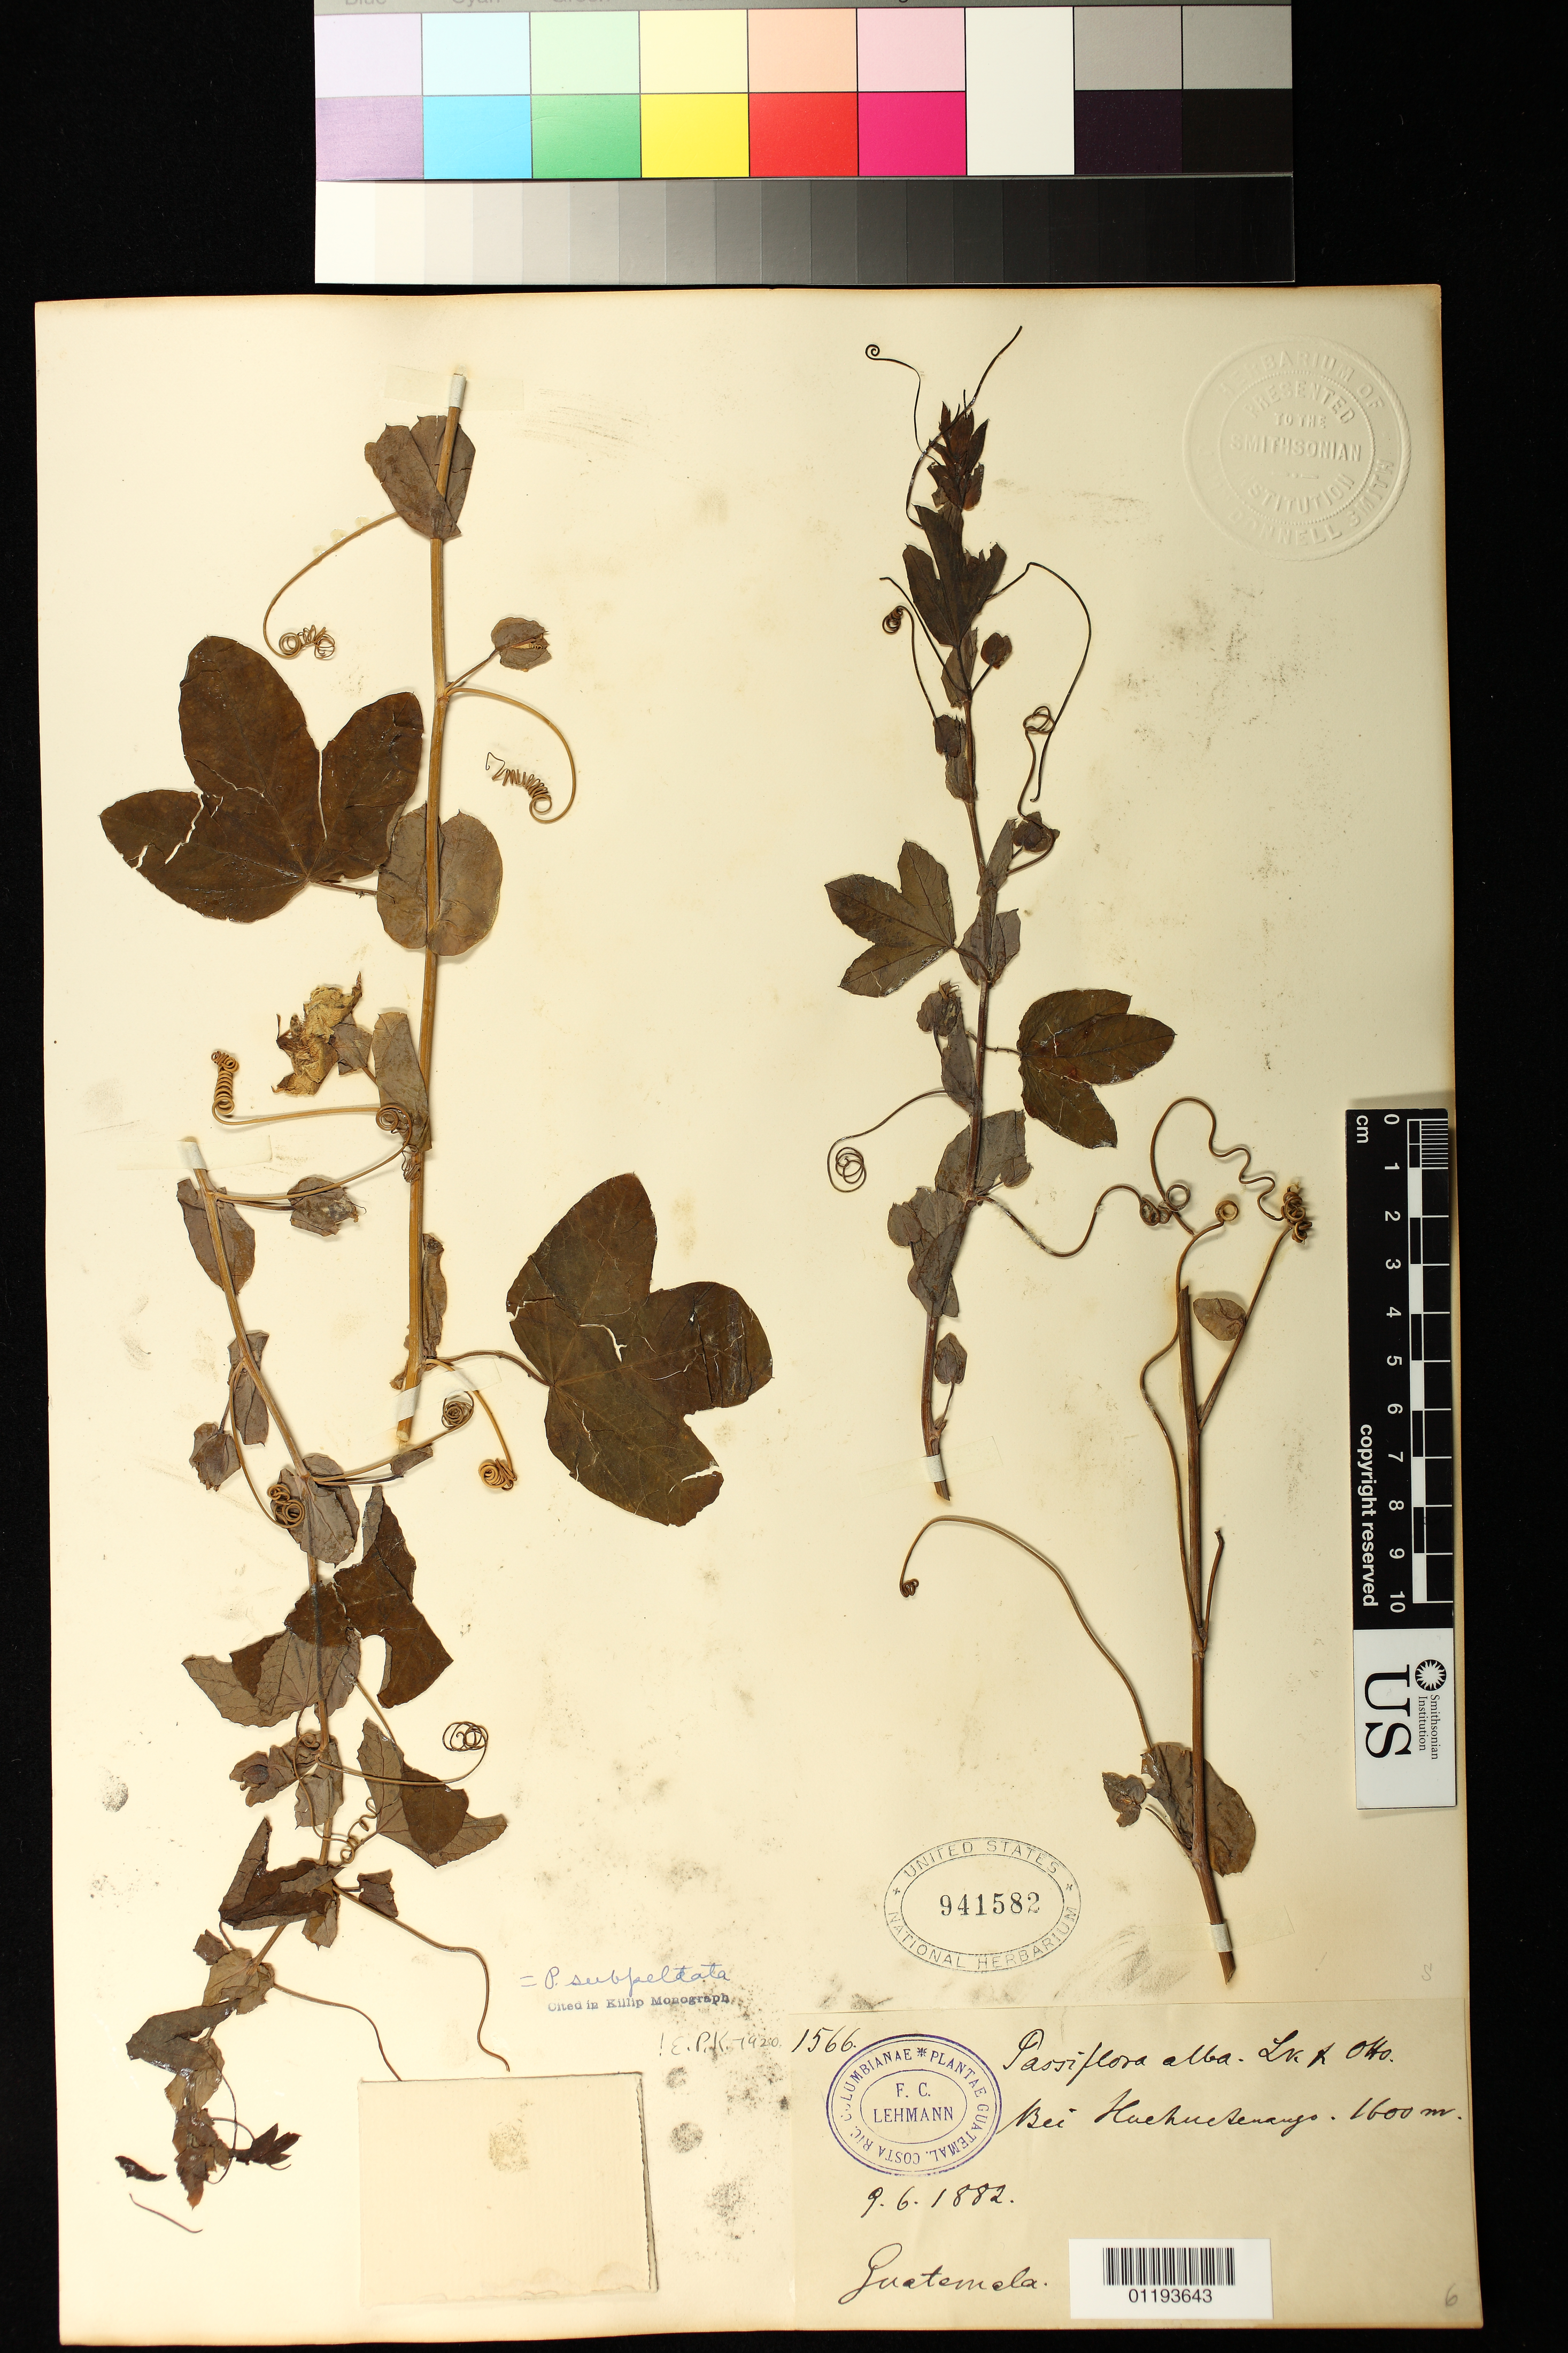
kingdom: Plantae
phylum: Tracheophyta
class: Magnoliopsida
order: Malpighiales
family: Passifloraceae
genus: Passiflora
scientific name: Passiflora subpeltata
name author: Ortega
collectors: F. C. Lehmann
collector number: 1566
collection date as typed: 1882 Sep 06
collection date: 1882-09-06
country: Guatemala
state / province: Huehuetenango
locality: Bei Huehuetenango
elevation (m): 1600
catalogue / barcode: US 941582